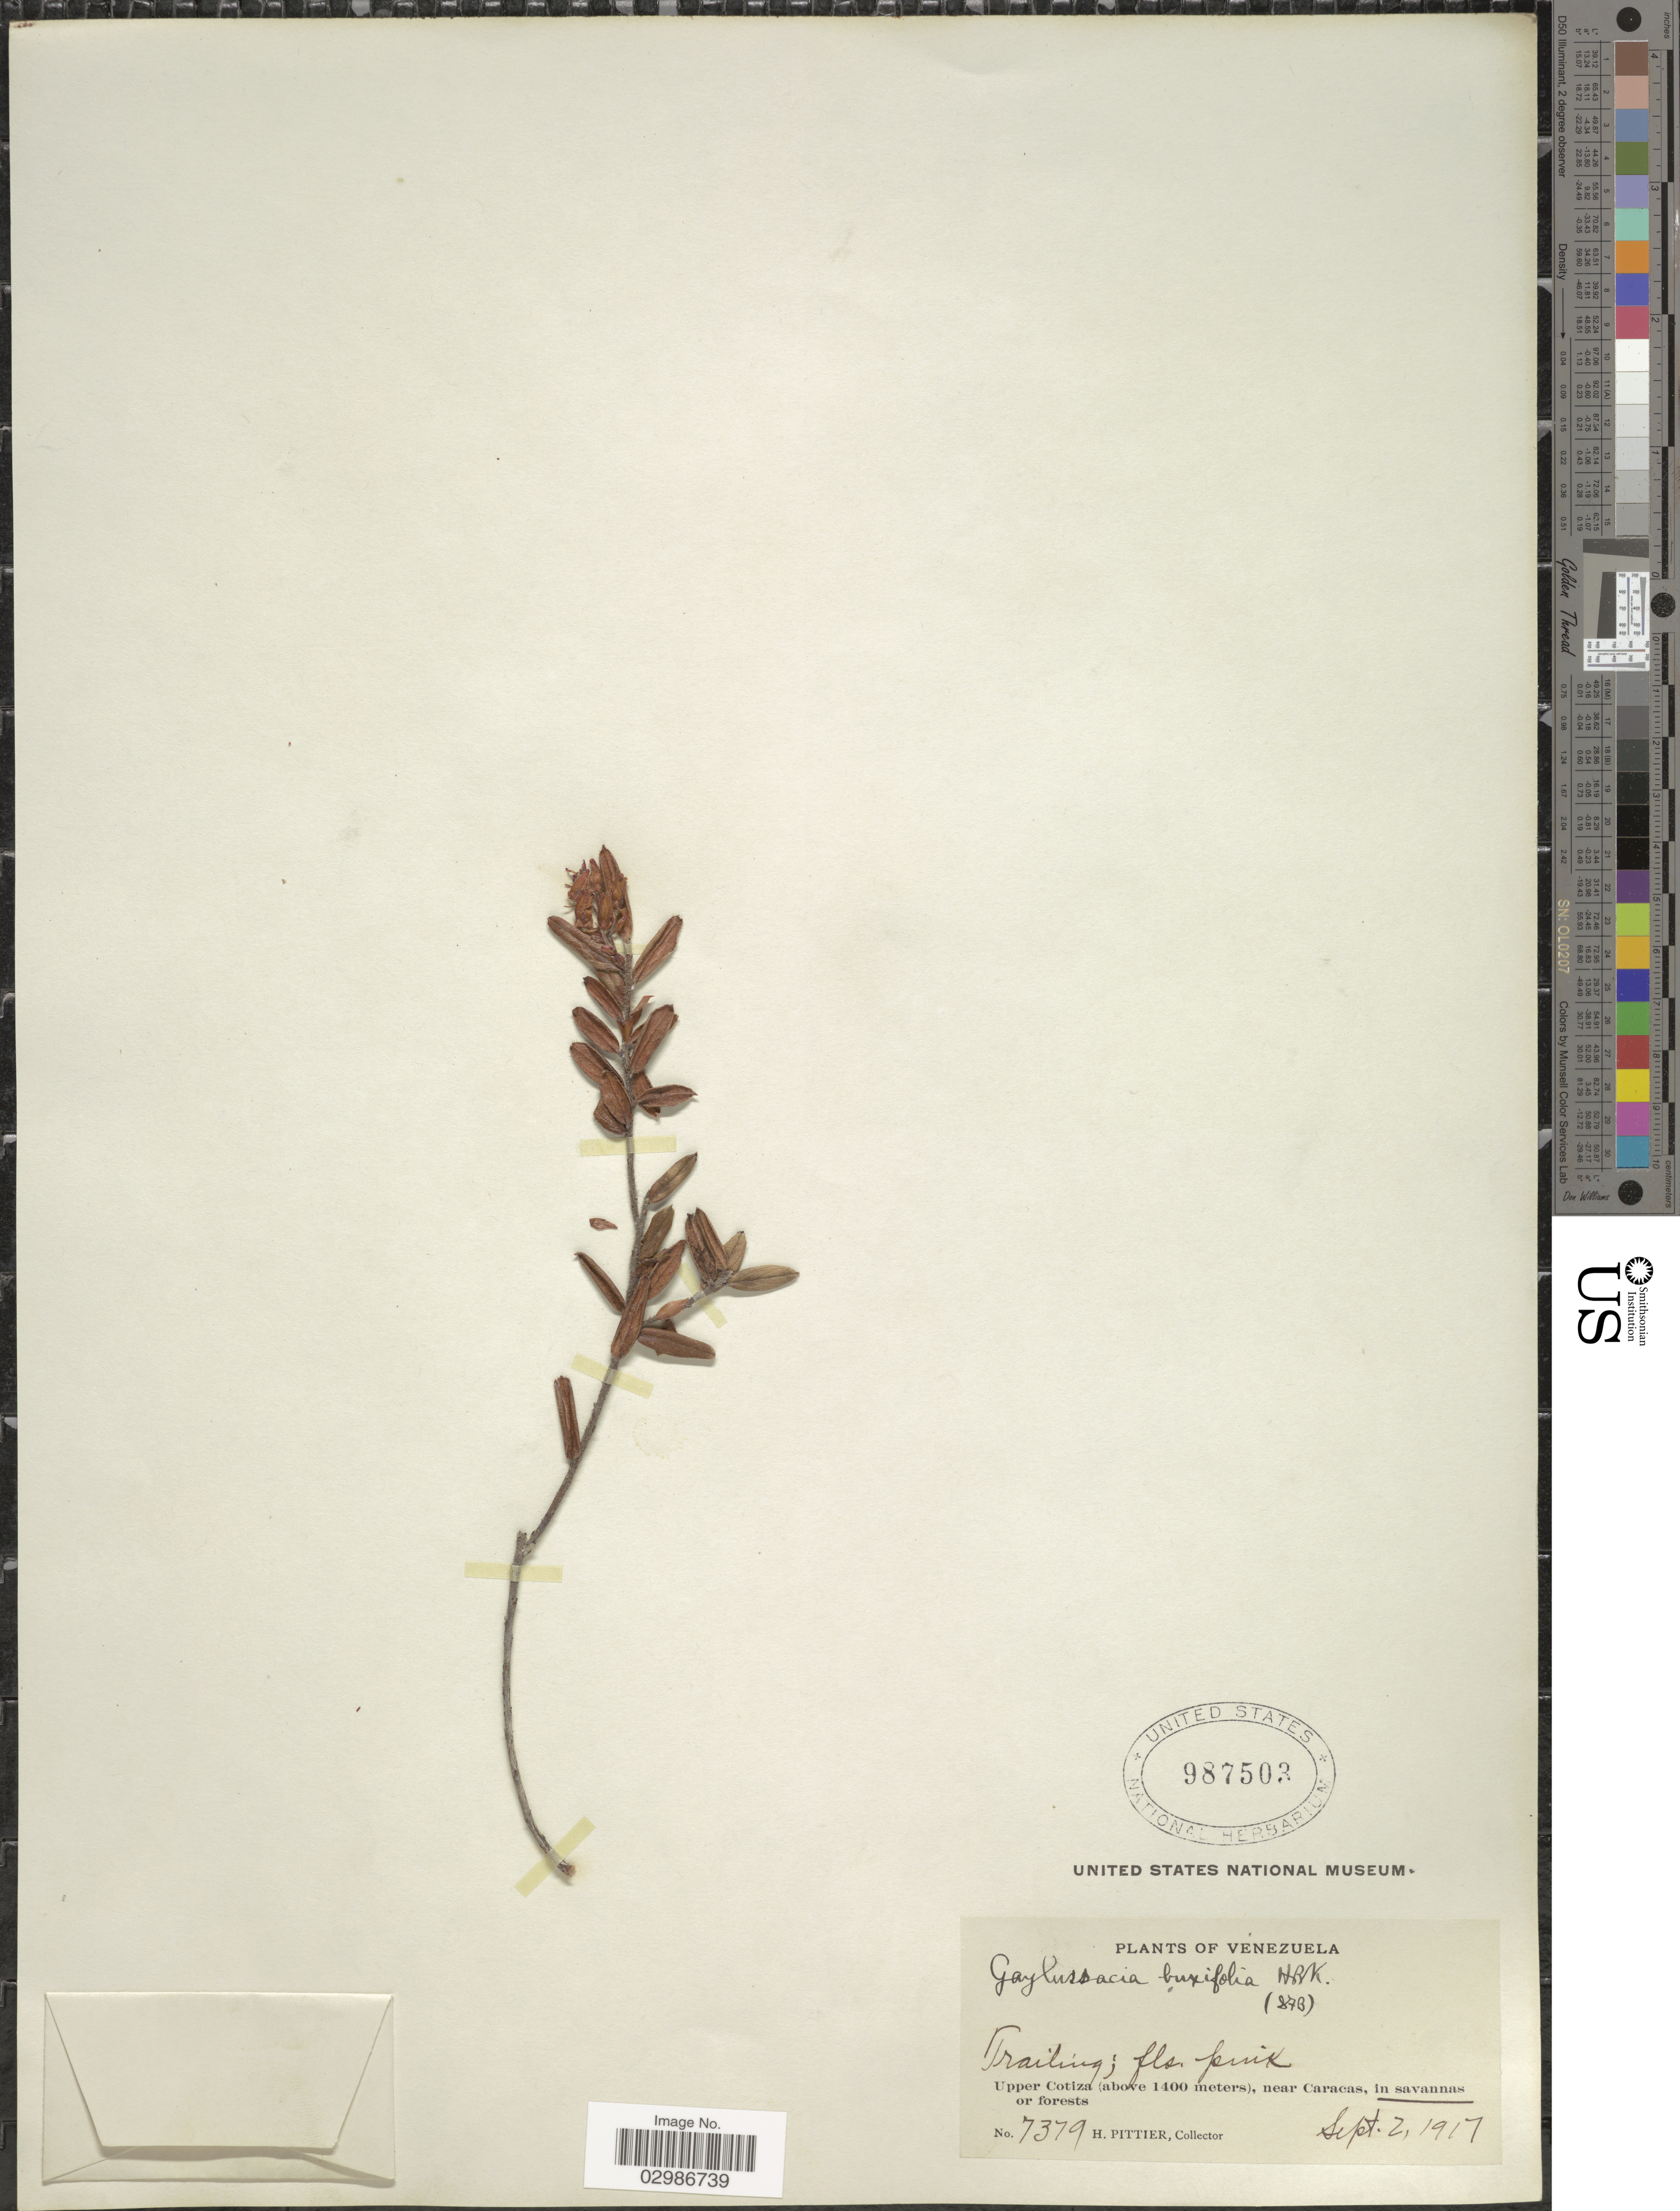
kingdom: Plantae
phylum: Tracheophyta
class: Magnoliopsida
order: Ericales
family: Ericaceae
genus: Gaylussacia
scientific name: Gaylussacia buxifolia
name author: Kunth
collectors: H. F. Pittier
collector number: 7379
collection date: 1917-09-02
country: Venezuela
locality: Upper Cotiza, near Caracas.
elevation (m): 1400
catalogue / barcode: US 987503